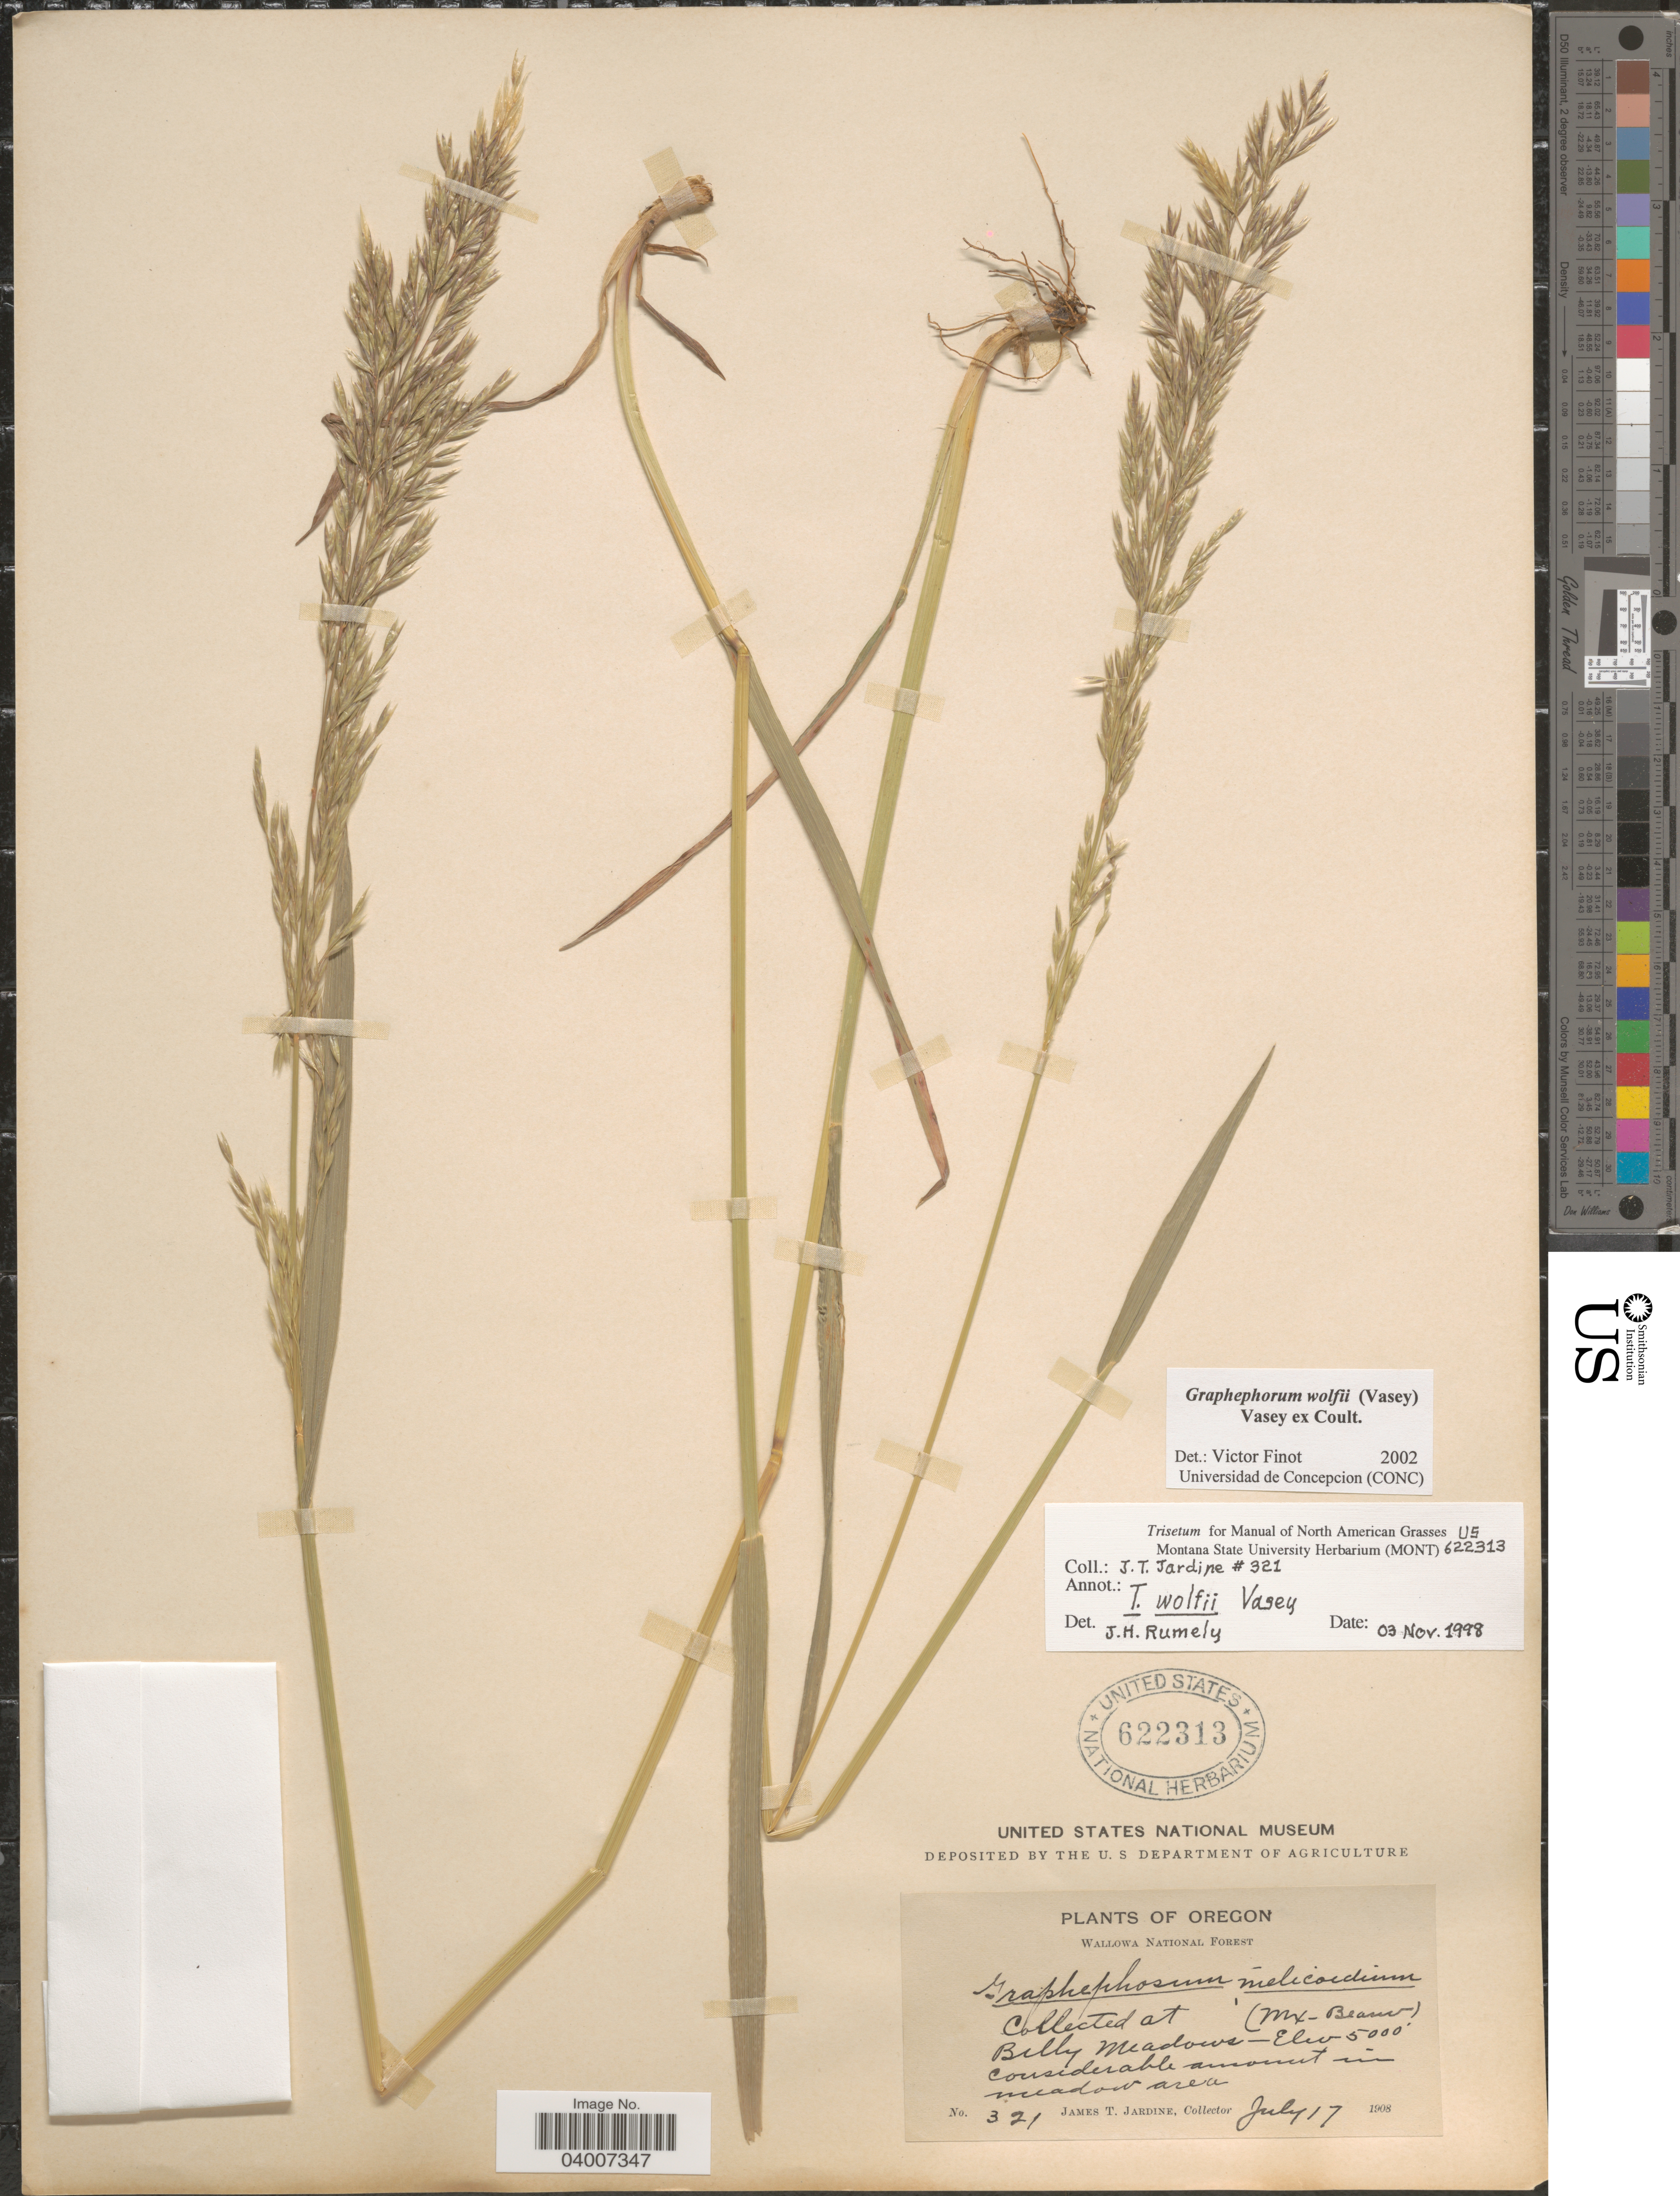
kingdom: Plantae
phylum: Tracheophyta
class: Liliopsida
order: Poales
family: Poaceae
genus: Graphephorum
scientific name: Graphephorum wolfii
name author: (E. Fourn.) Vasey ex Coult.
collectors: J. T. Jardine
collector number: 321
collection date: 1908-07-17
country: United States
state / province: Oregon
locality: Wallowa National Forest. Billy Meadows.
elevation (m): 1524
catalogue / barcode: US 622313